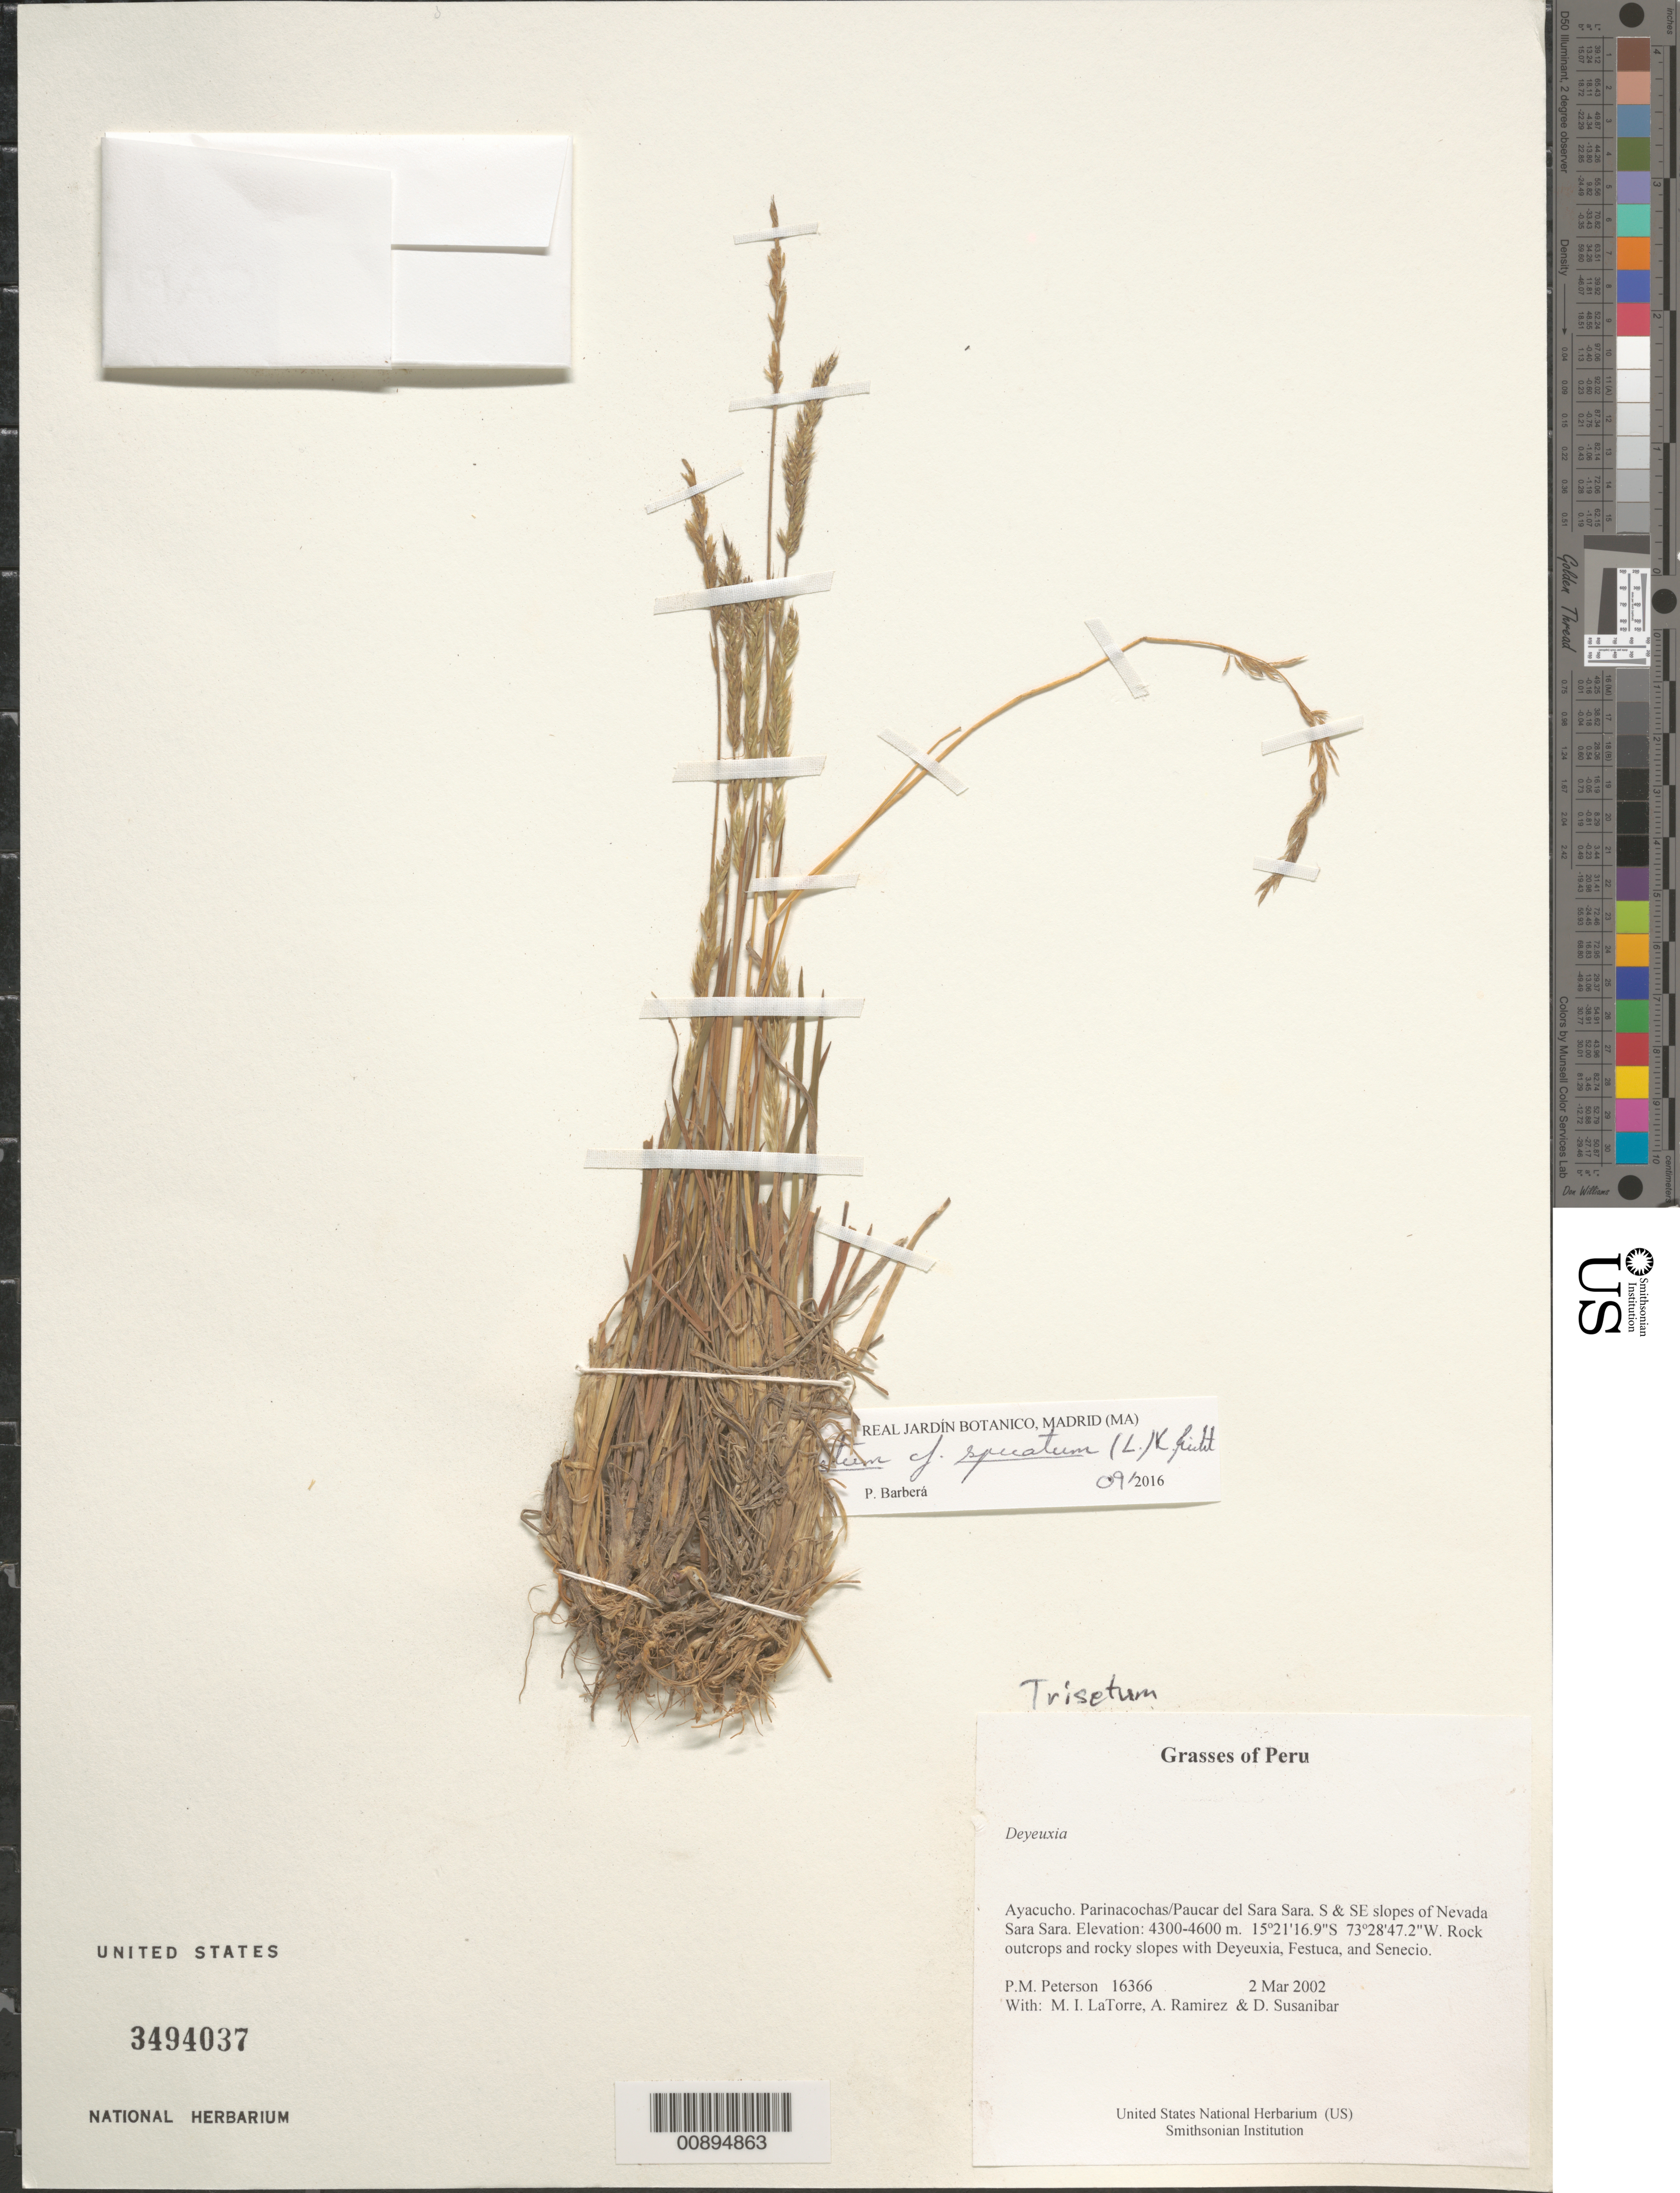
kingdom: Plantae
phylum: Tracheophyta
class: Liliopsida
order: Poales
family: Poaceae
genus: Koeleria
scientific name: Koeleria spicata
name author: (L.) Barberá et al.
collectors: P. M. Peterson, M. I. La Torre, A. Ramírez & D. Susanibar Cruz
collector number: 16366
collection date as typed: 02 Mar 2002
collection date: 2002-03-02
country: Peru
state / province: Ayacucho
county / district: Parinacochas/Paucar del Sara Sara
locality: S & SE slopes of Nevada Sara Sara.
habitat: Rock outcrops and rocky slopes with ~Deyeuxia, Festuca, and Senecio~.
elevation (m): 4300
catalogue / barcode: US 3494037